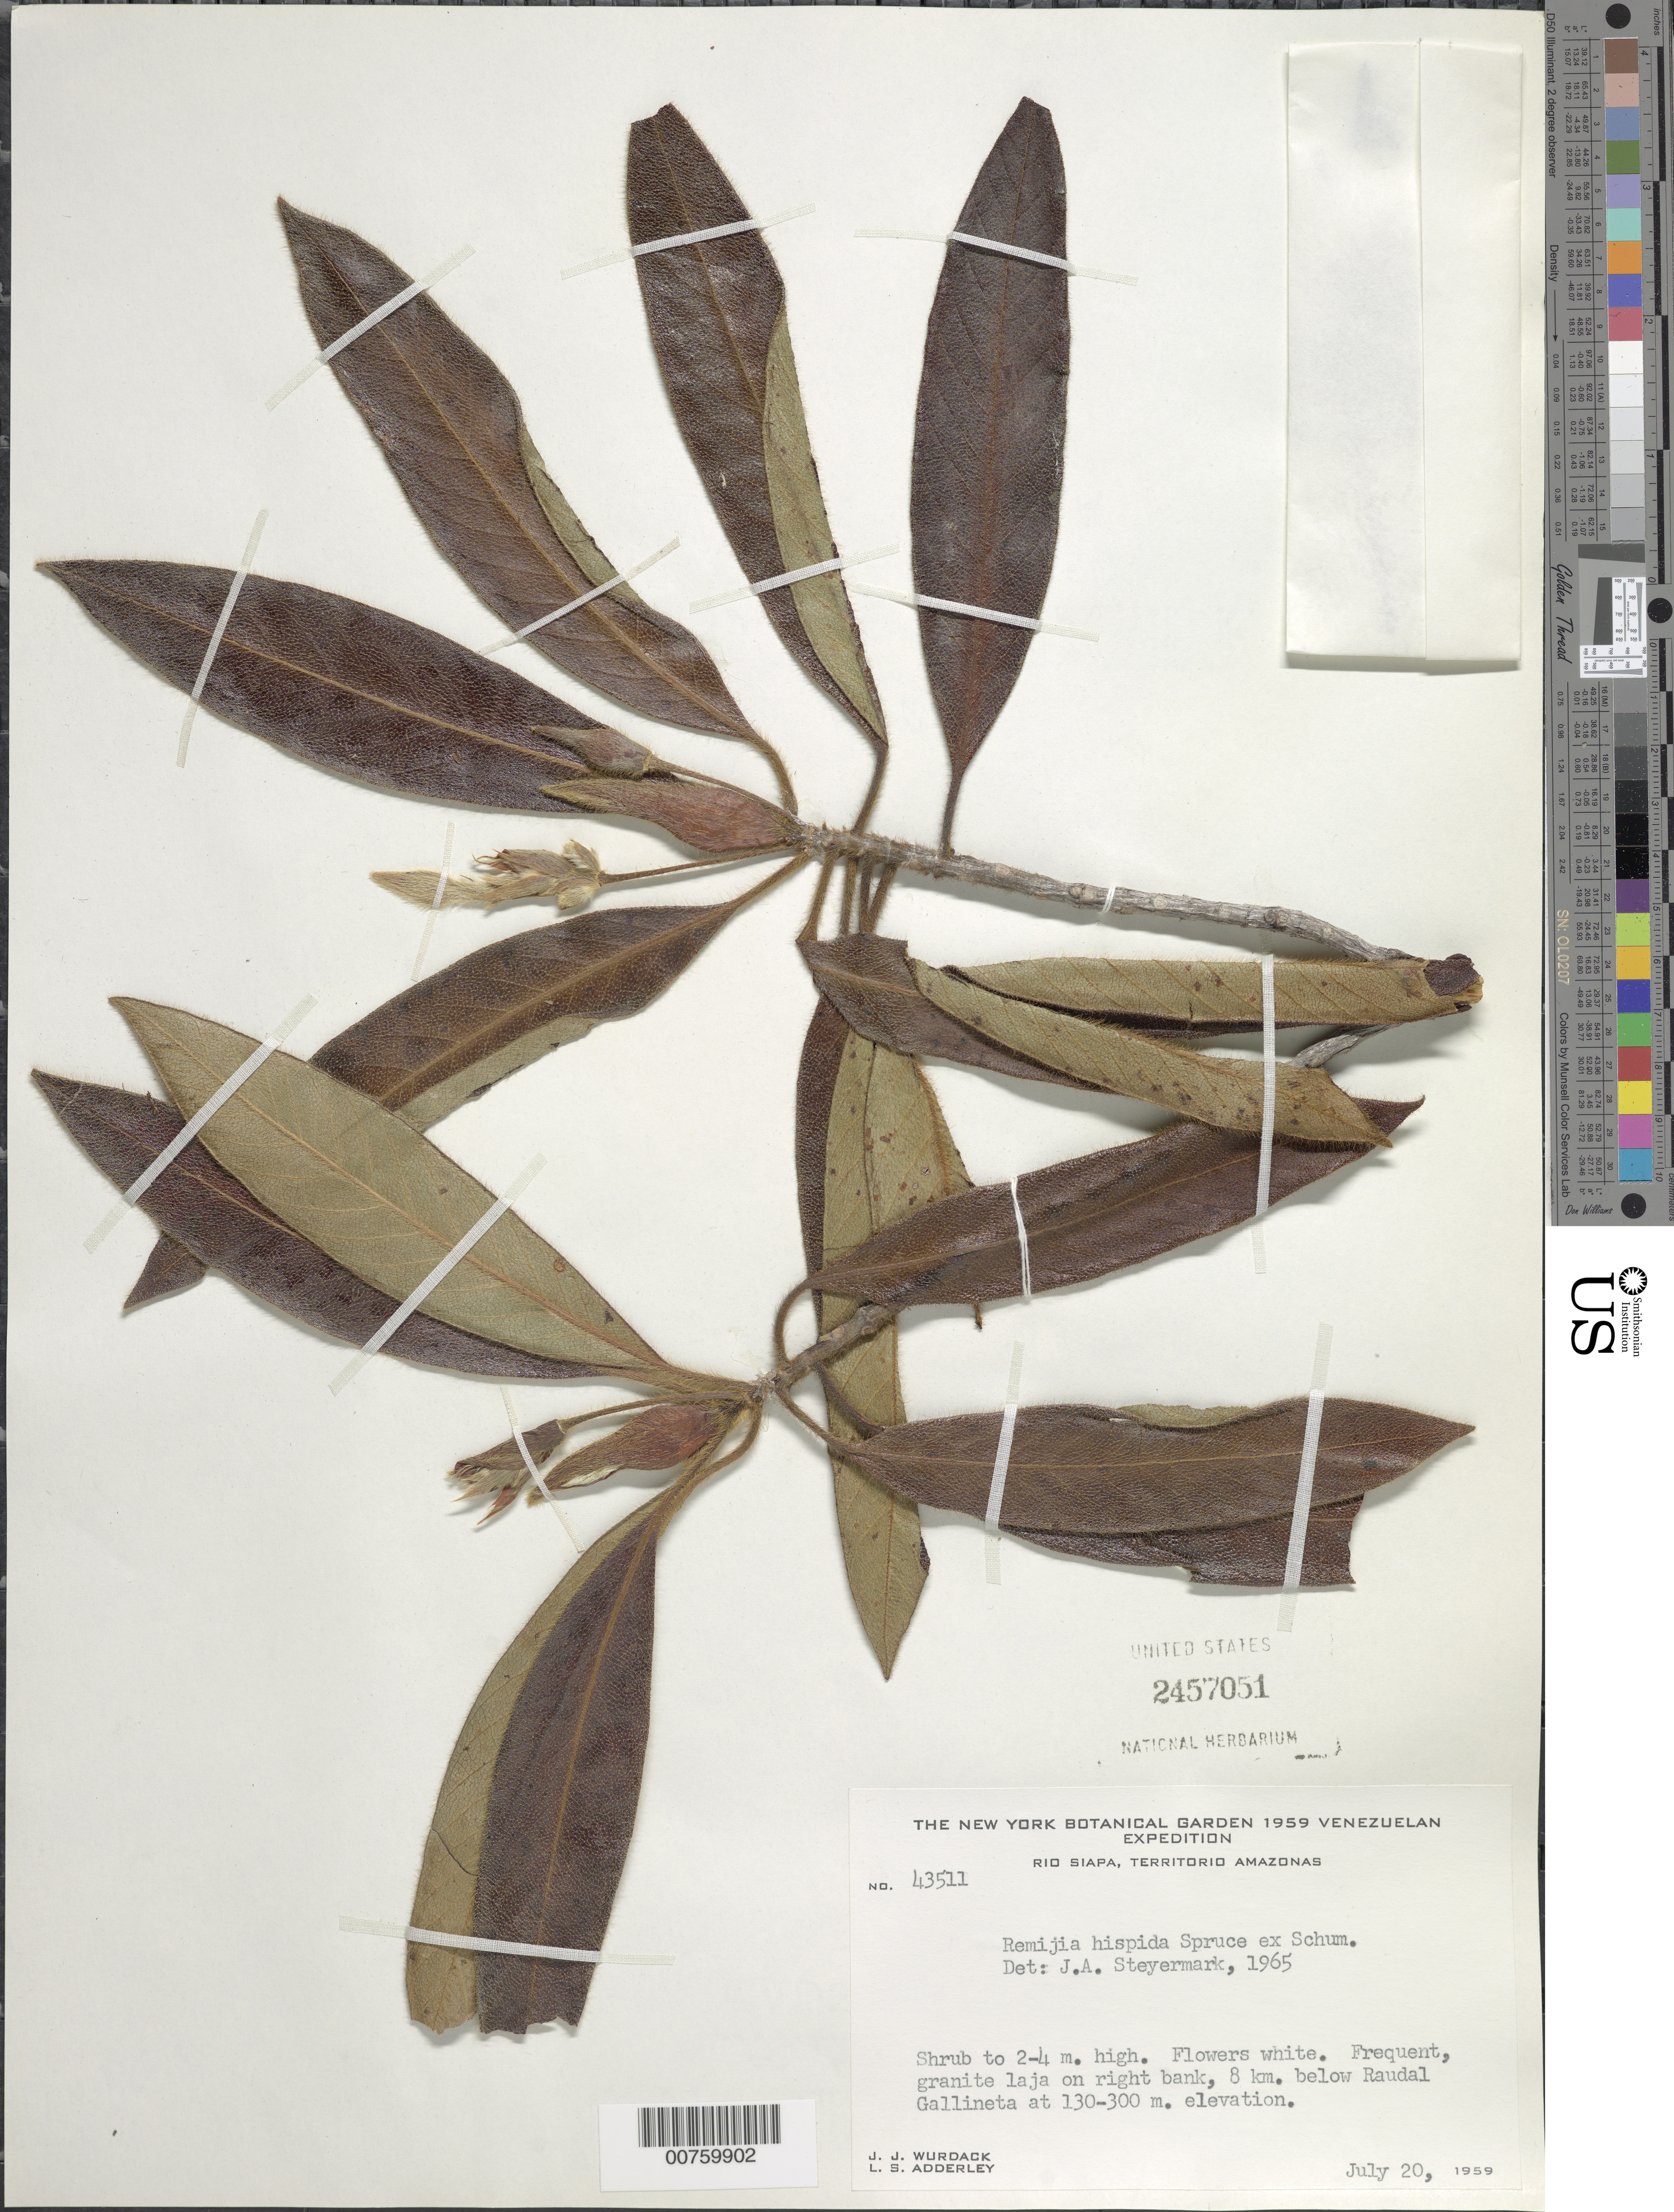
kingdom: Plantae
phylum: Tracheophyta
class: Magnoliopsida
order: Gentianales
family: Rubiaceae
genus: Remijia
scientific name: Remijia hispida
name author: Spruce ex K. Schum.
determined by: Steyermark, Julian A., (VEN)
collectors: J. J. Wurdack & L. S. Adderley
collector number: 43511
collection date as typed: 20-Jul-59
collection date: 1959-07-20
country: Venezuela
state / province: Amazonas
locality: Río Siapa, 8 km below Raudal Gallineta (about 100 river km from mouth)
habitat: Granite laja on right bank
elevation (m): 130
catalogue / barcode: US 2457051